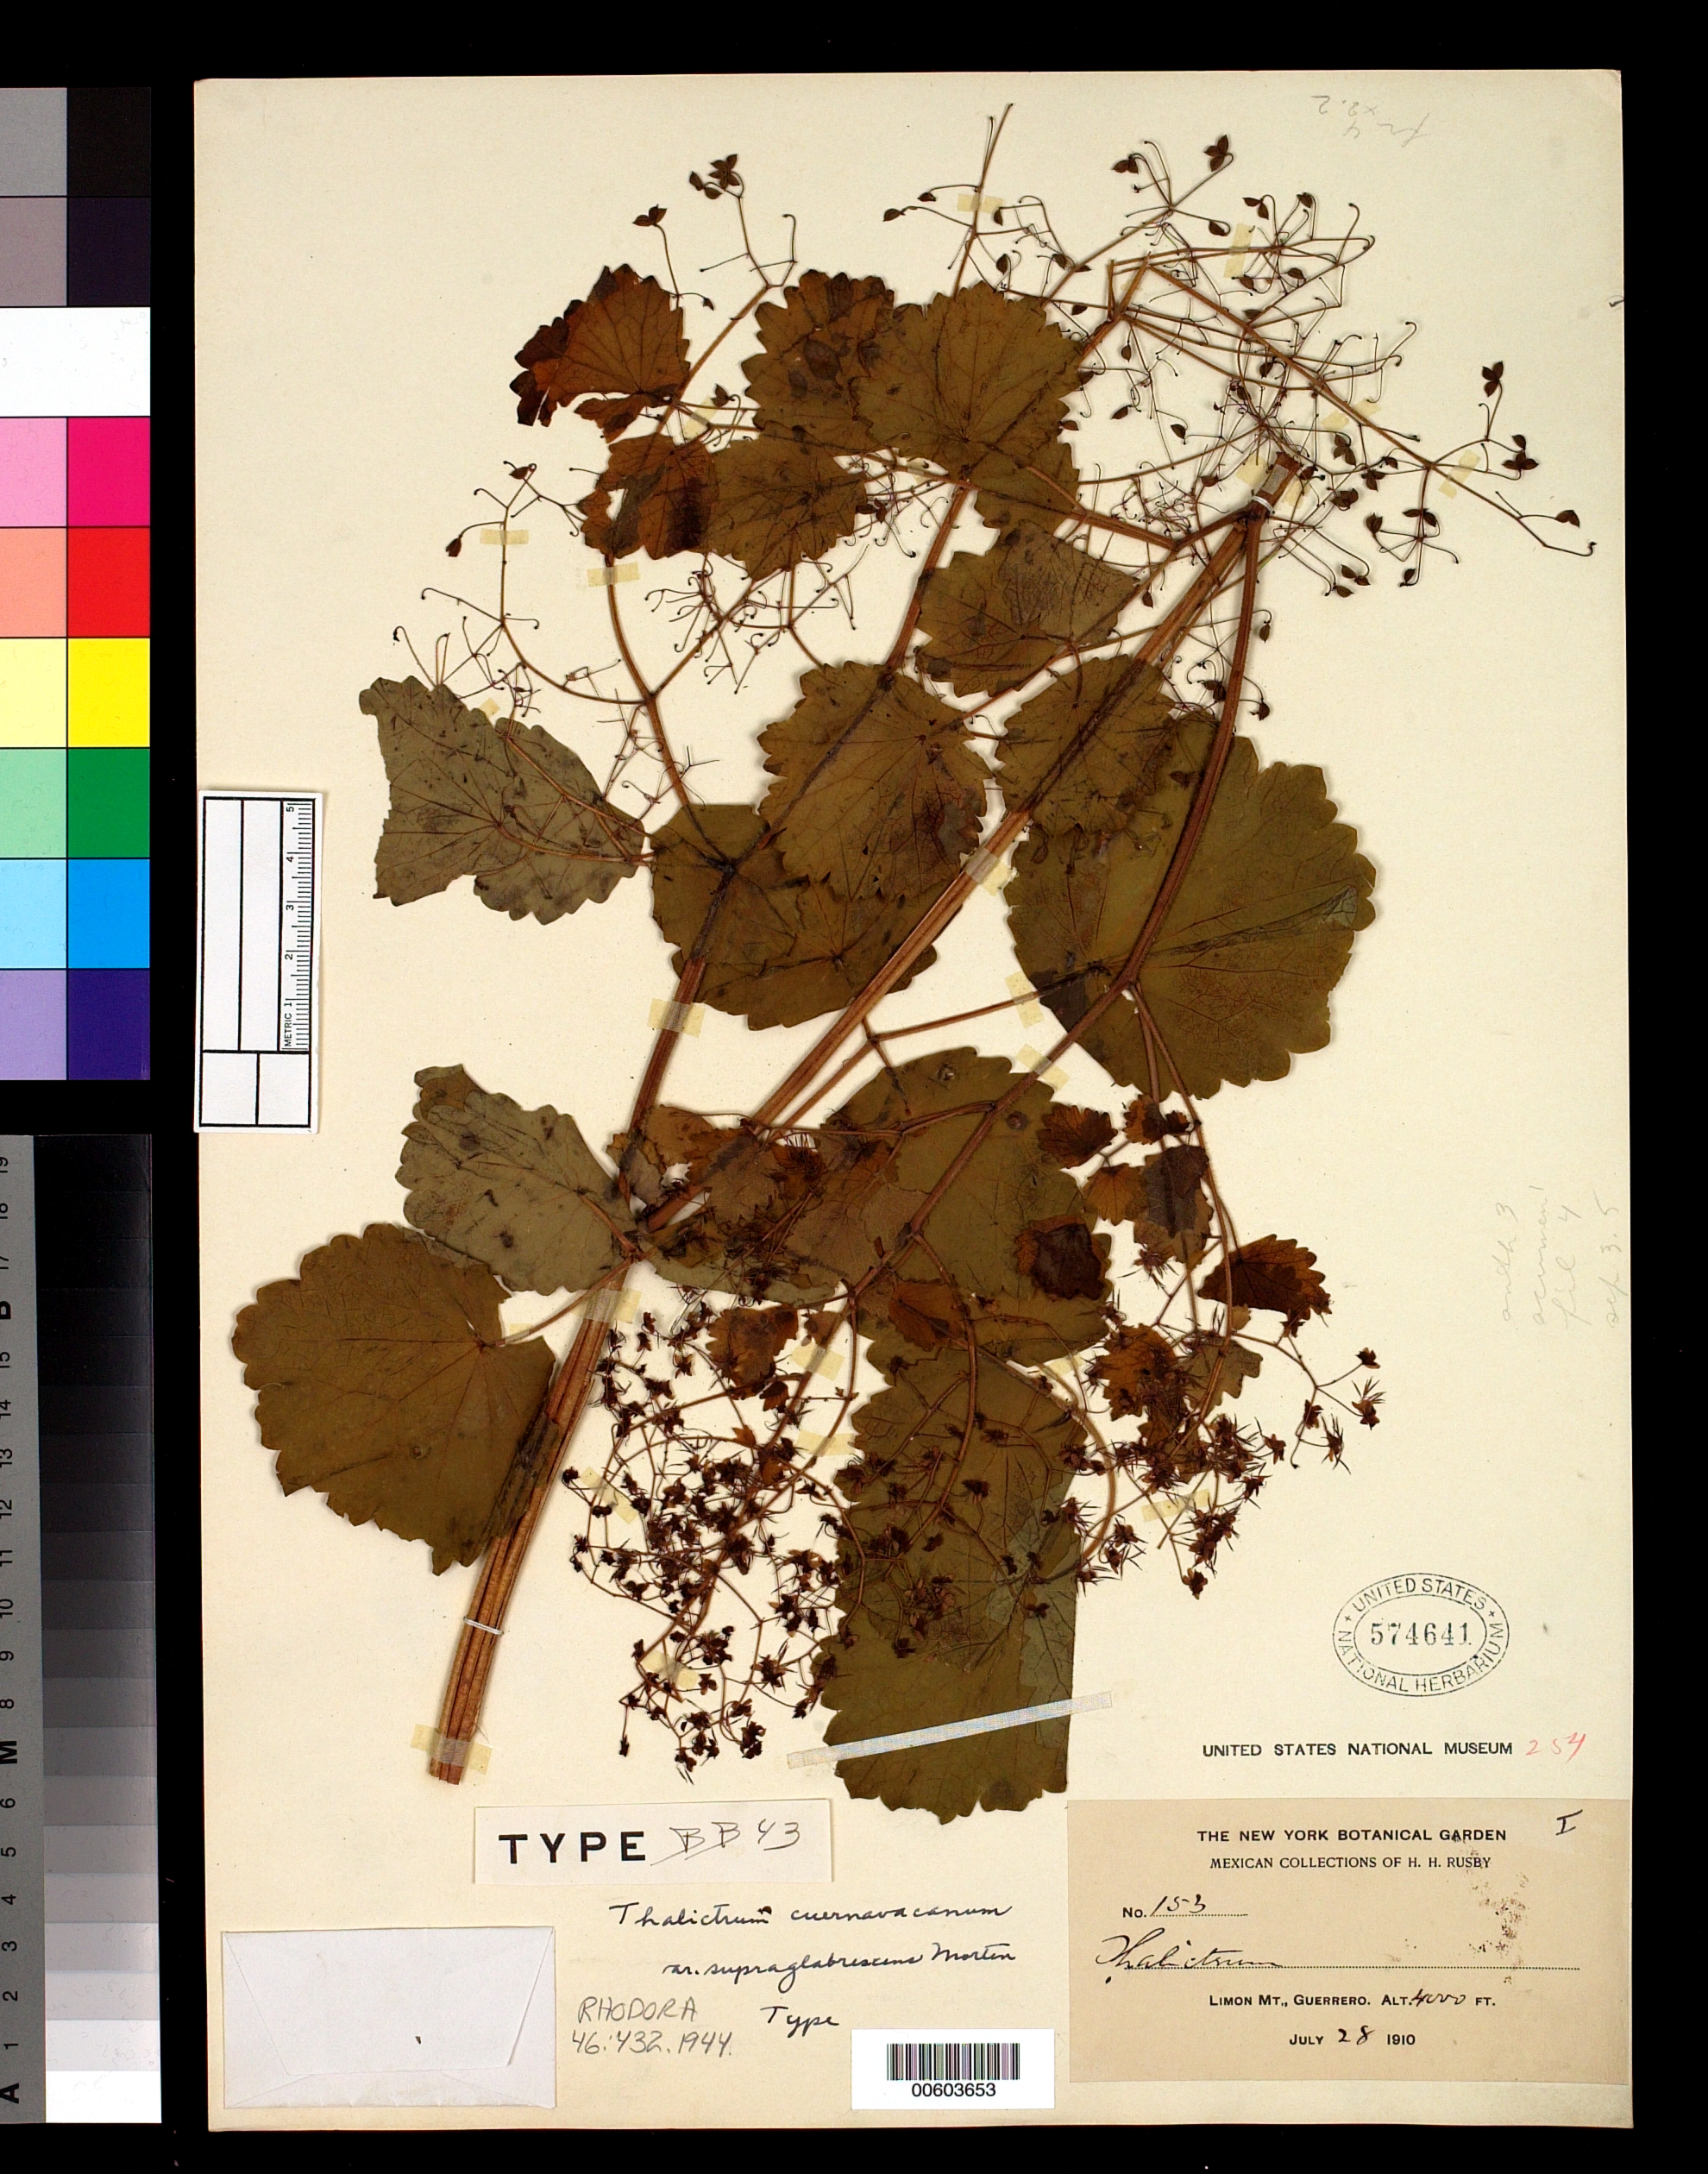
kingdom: Plantae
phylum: Tracheophyta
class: Magnoliopsida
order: Ranunculales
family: Ranunculaceae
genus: Thalictrum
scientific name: Thalictrum cuernavacanum var. supraglabrescens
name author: C.V. Morton ex B. Boivin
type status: Holotype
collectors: H. H. Rusby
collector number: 153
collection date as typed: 28 Jul 1910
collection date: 1910-07-28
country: Mexico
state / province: Guerrero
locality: Limon Mtn.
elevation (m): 1219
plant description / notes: Annotated as [sheet] I, see also US 00574642 annotated as "Sheet II", unclear whether second sheet should be regarded as isotype or second sheet of holotype; protologue cites "type and isotype" at US.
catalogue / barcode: US 574641